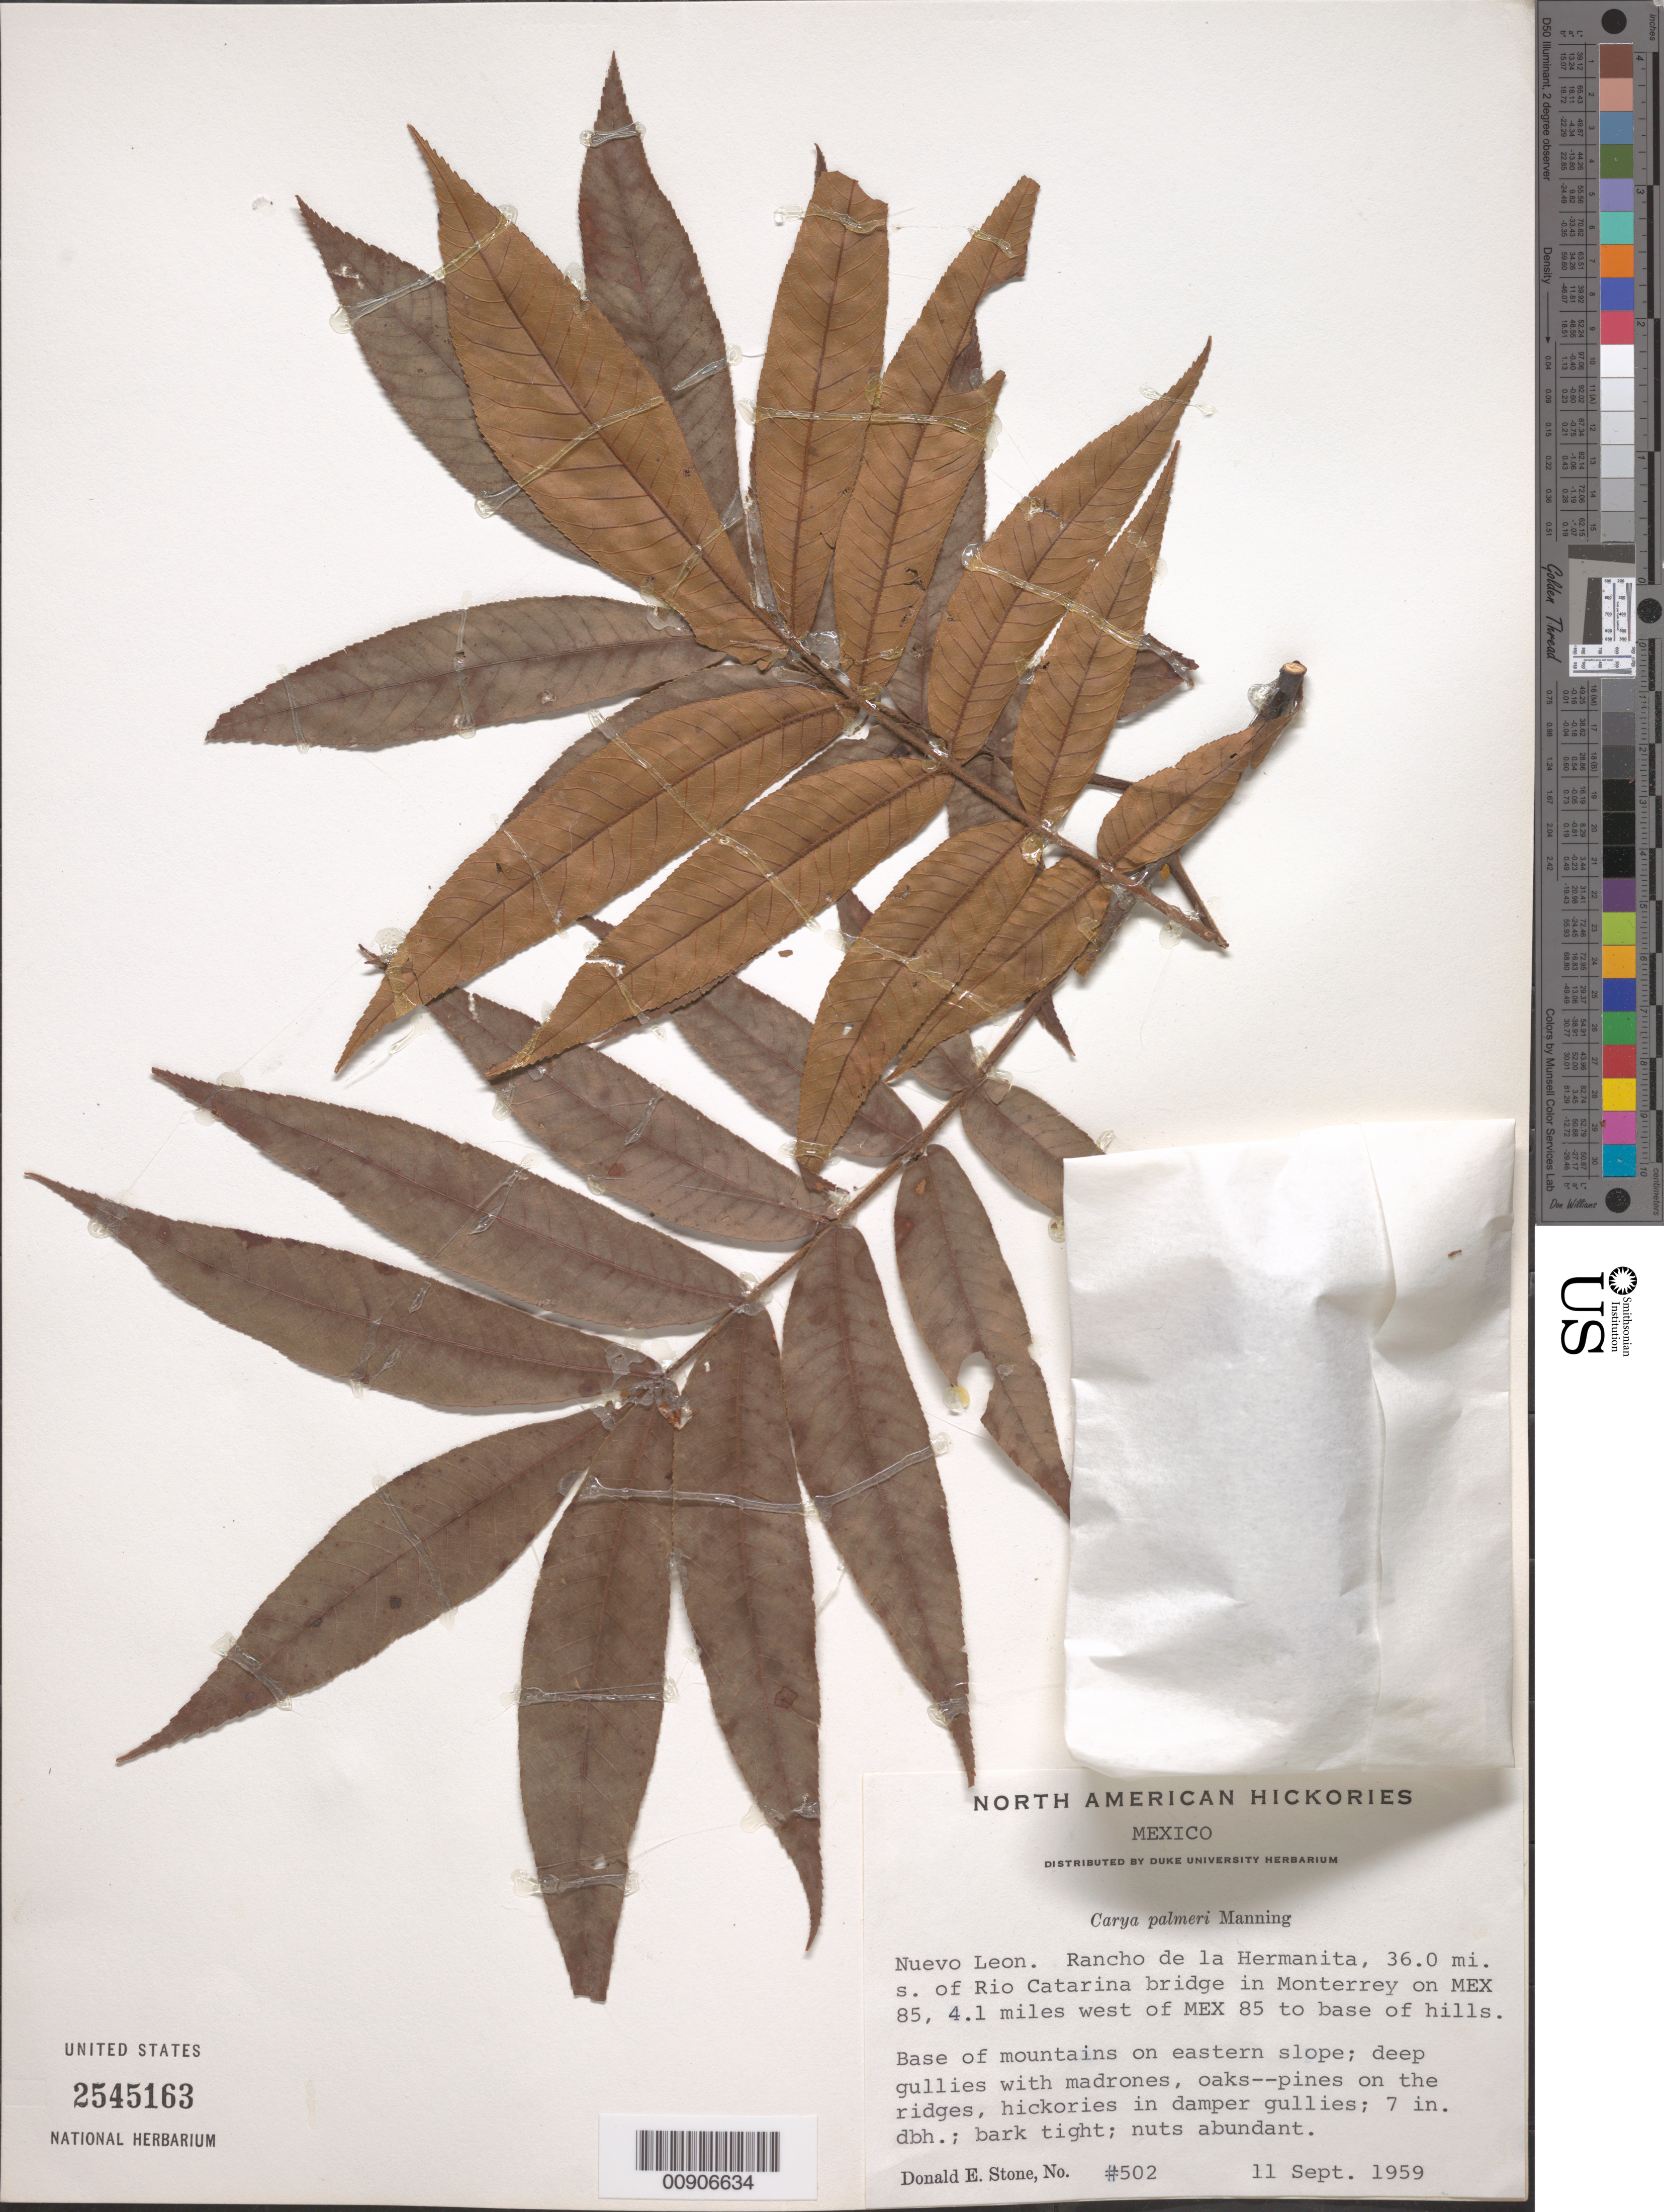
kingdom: Plantae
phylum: Tracheophyta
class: Magnoliopsida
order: Fagales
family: Juglandaceae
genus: Carya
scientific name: Carya palmeri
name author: Manning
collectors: D. E. Stone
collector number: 502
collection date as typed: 11 Sep 1959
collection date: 1959-09-11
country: Mexico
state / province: Nuevo León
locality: Nuevo León. Rancho de la Hermanita, 36.0 mi. S of Río Catarina bridge in Monterrey on MEX 85, 4.1 miles west of MEX 85 to base of hills.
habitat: Base of mountains on eastern slope; deep gullies with madrones, oaks-pines on ridges, hickories in damper gullies.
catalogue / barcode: US 2545163